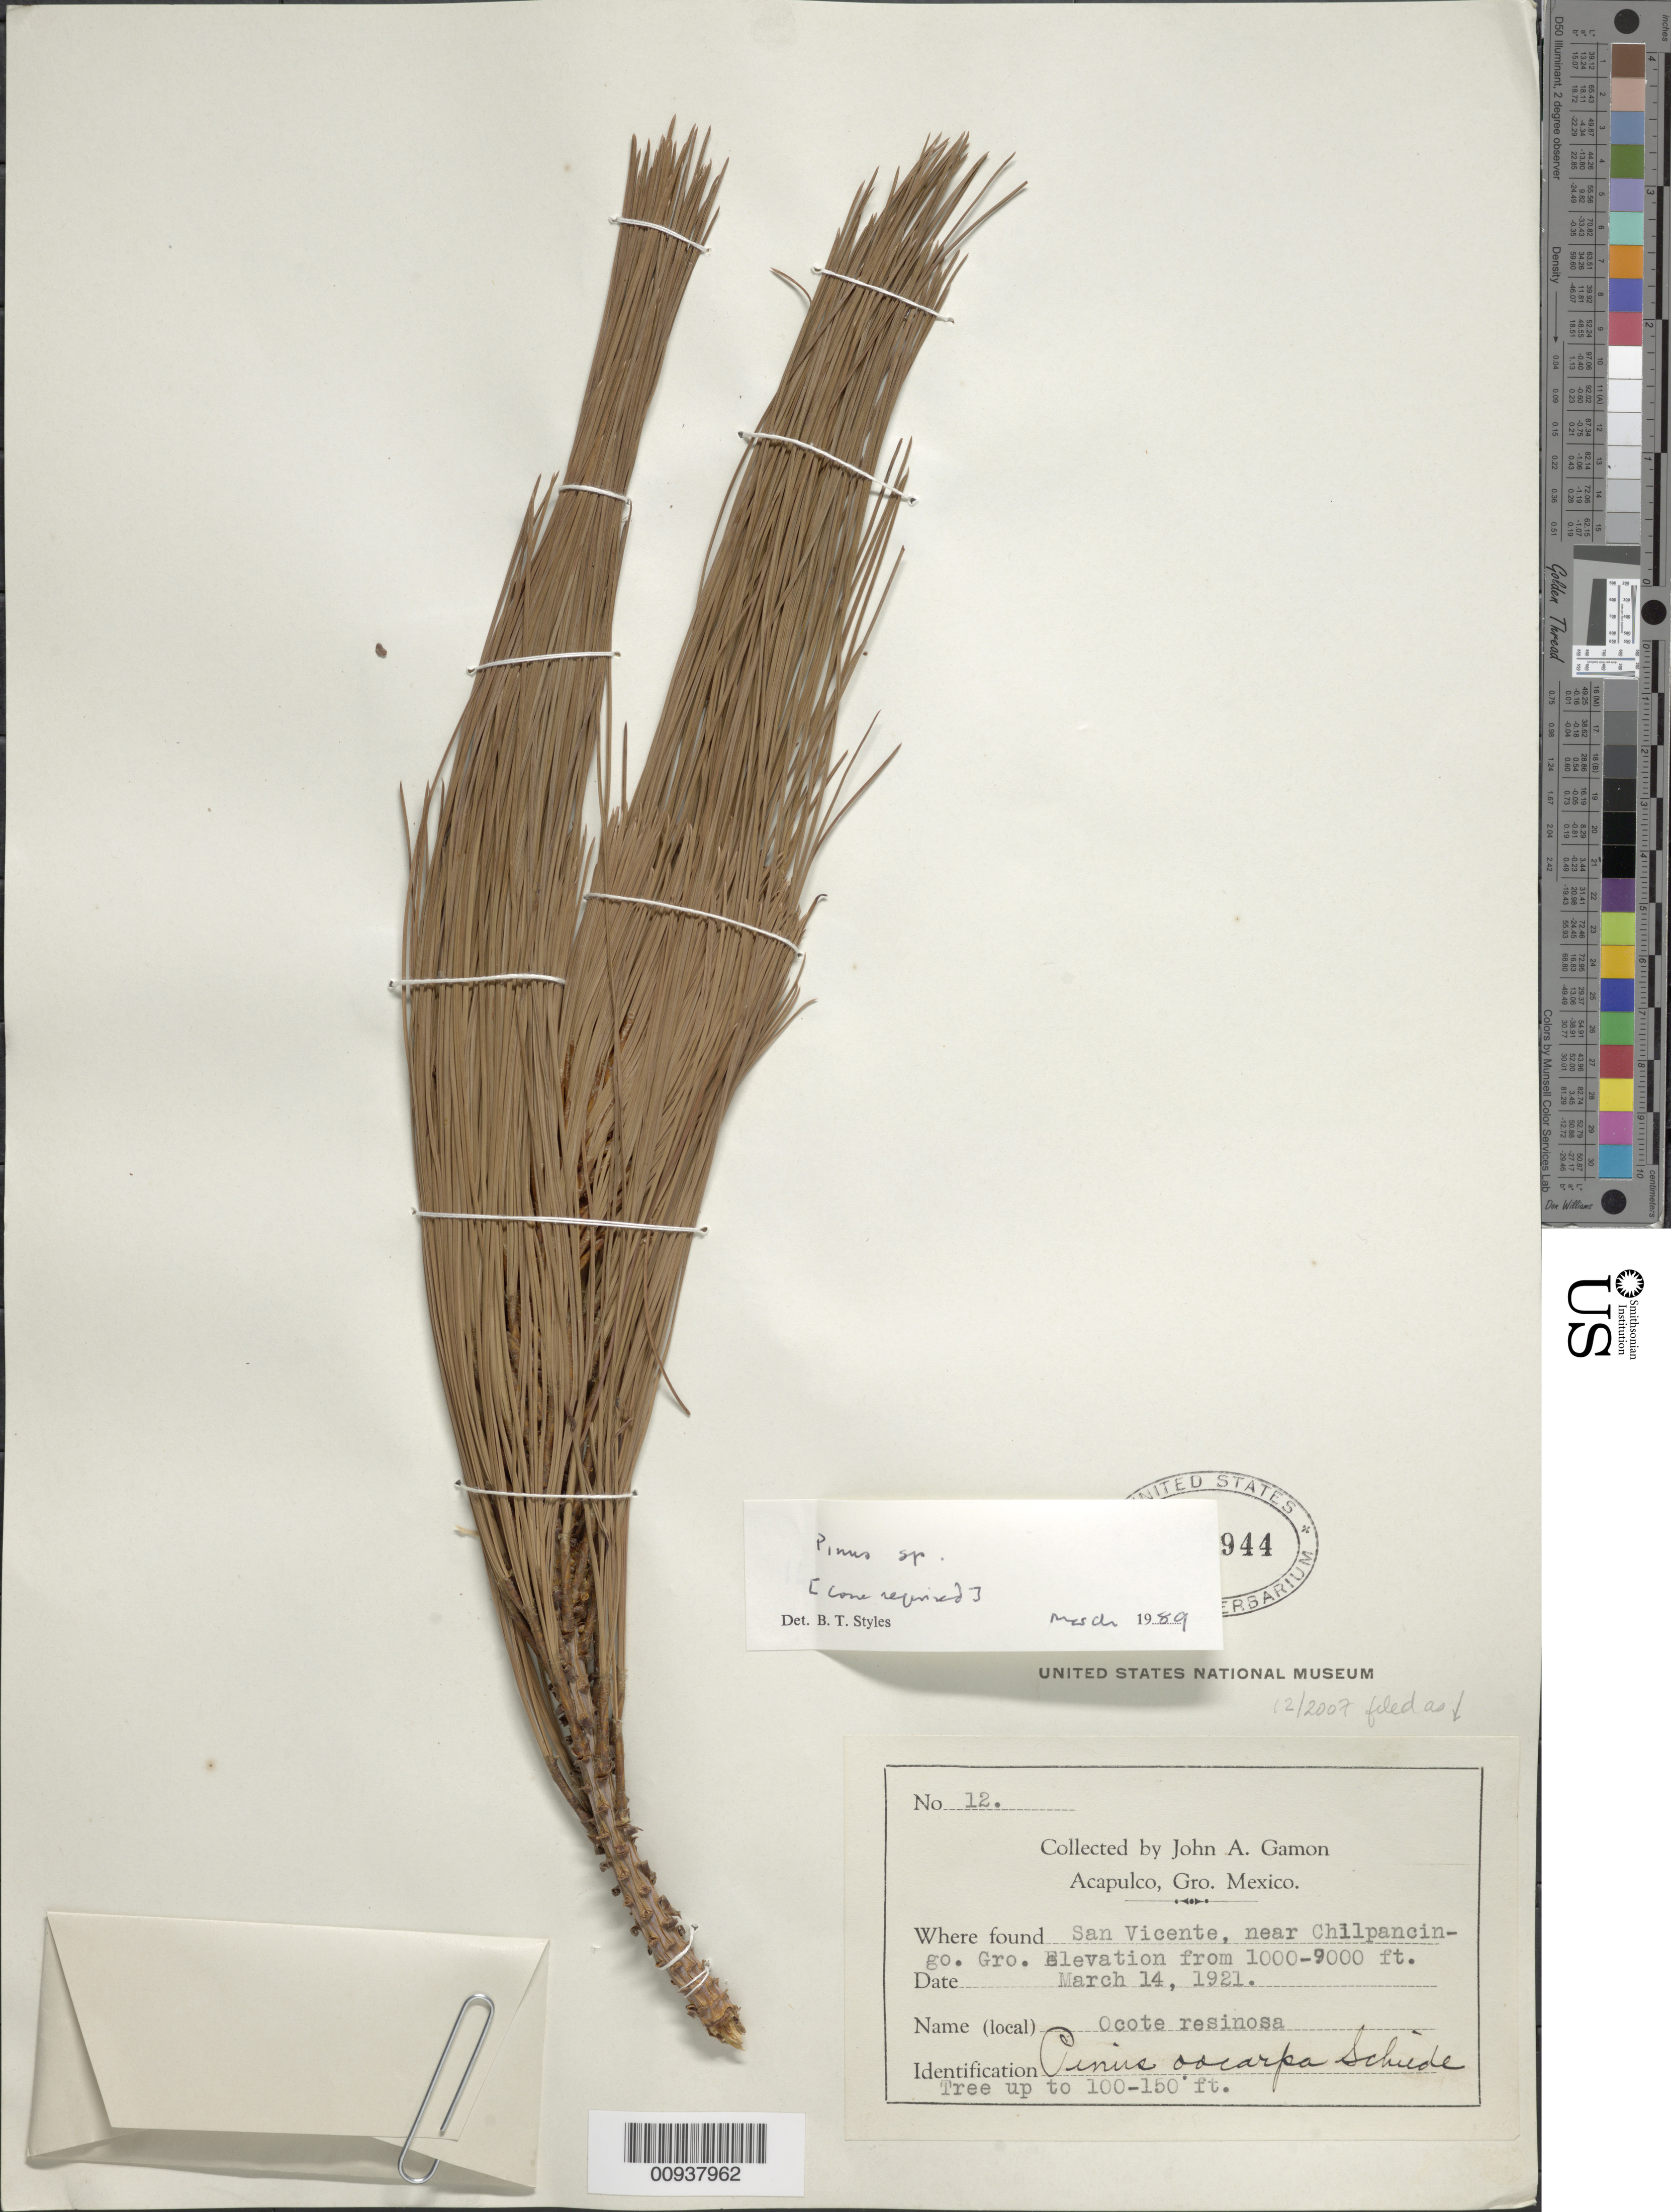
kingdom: Plantae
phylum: Tracheophyta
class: Pinopsida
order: Pinales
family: Pinaceae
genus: Pinus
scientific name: Pinus oocarpa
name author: Schiede ex Schltdl.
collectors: J. Gamon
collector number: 12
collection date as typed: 14 Mar 1921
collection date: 1921-03-14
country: Mexico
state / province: Guerrero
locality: San Vicente, near Chilpancingo.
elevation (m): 305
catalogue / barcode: US 1080944